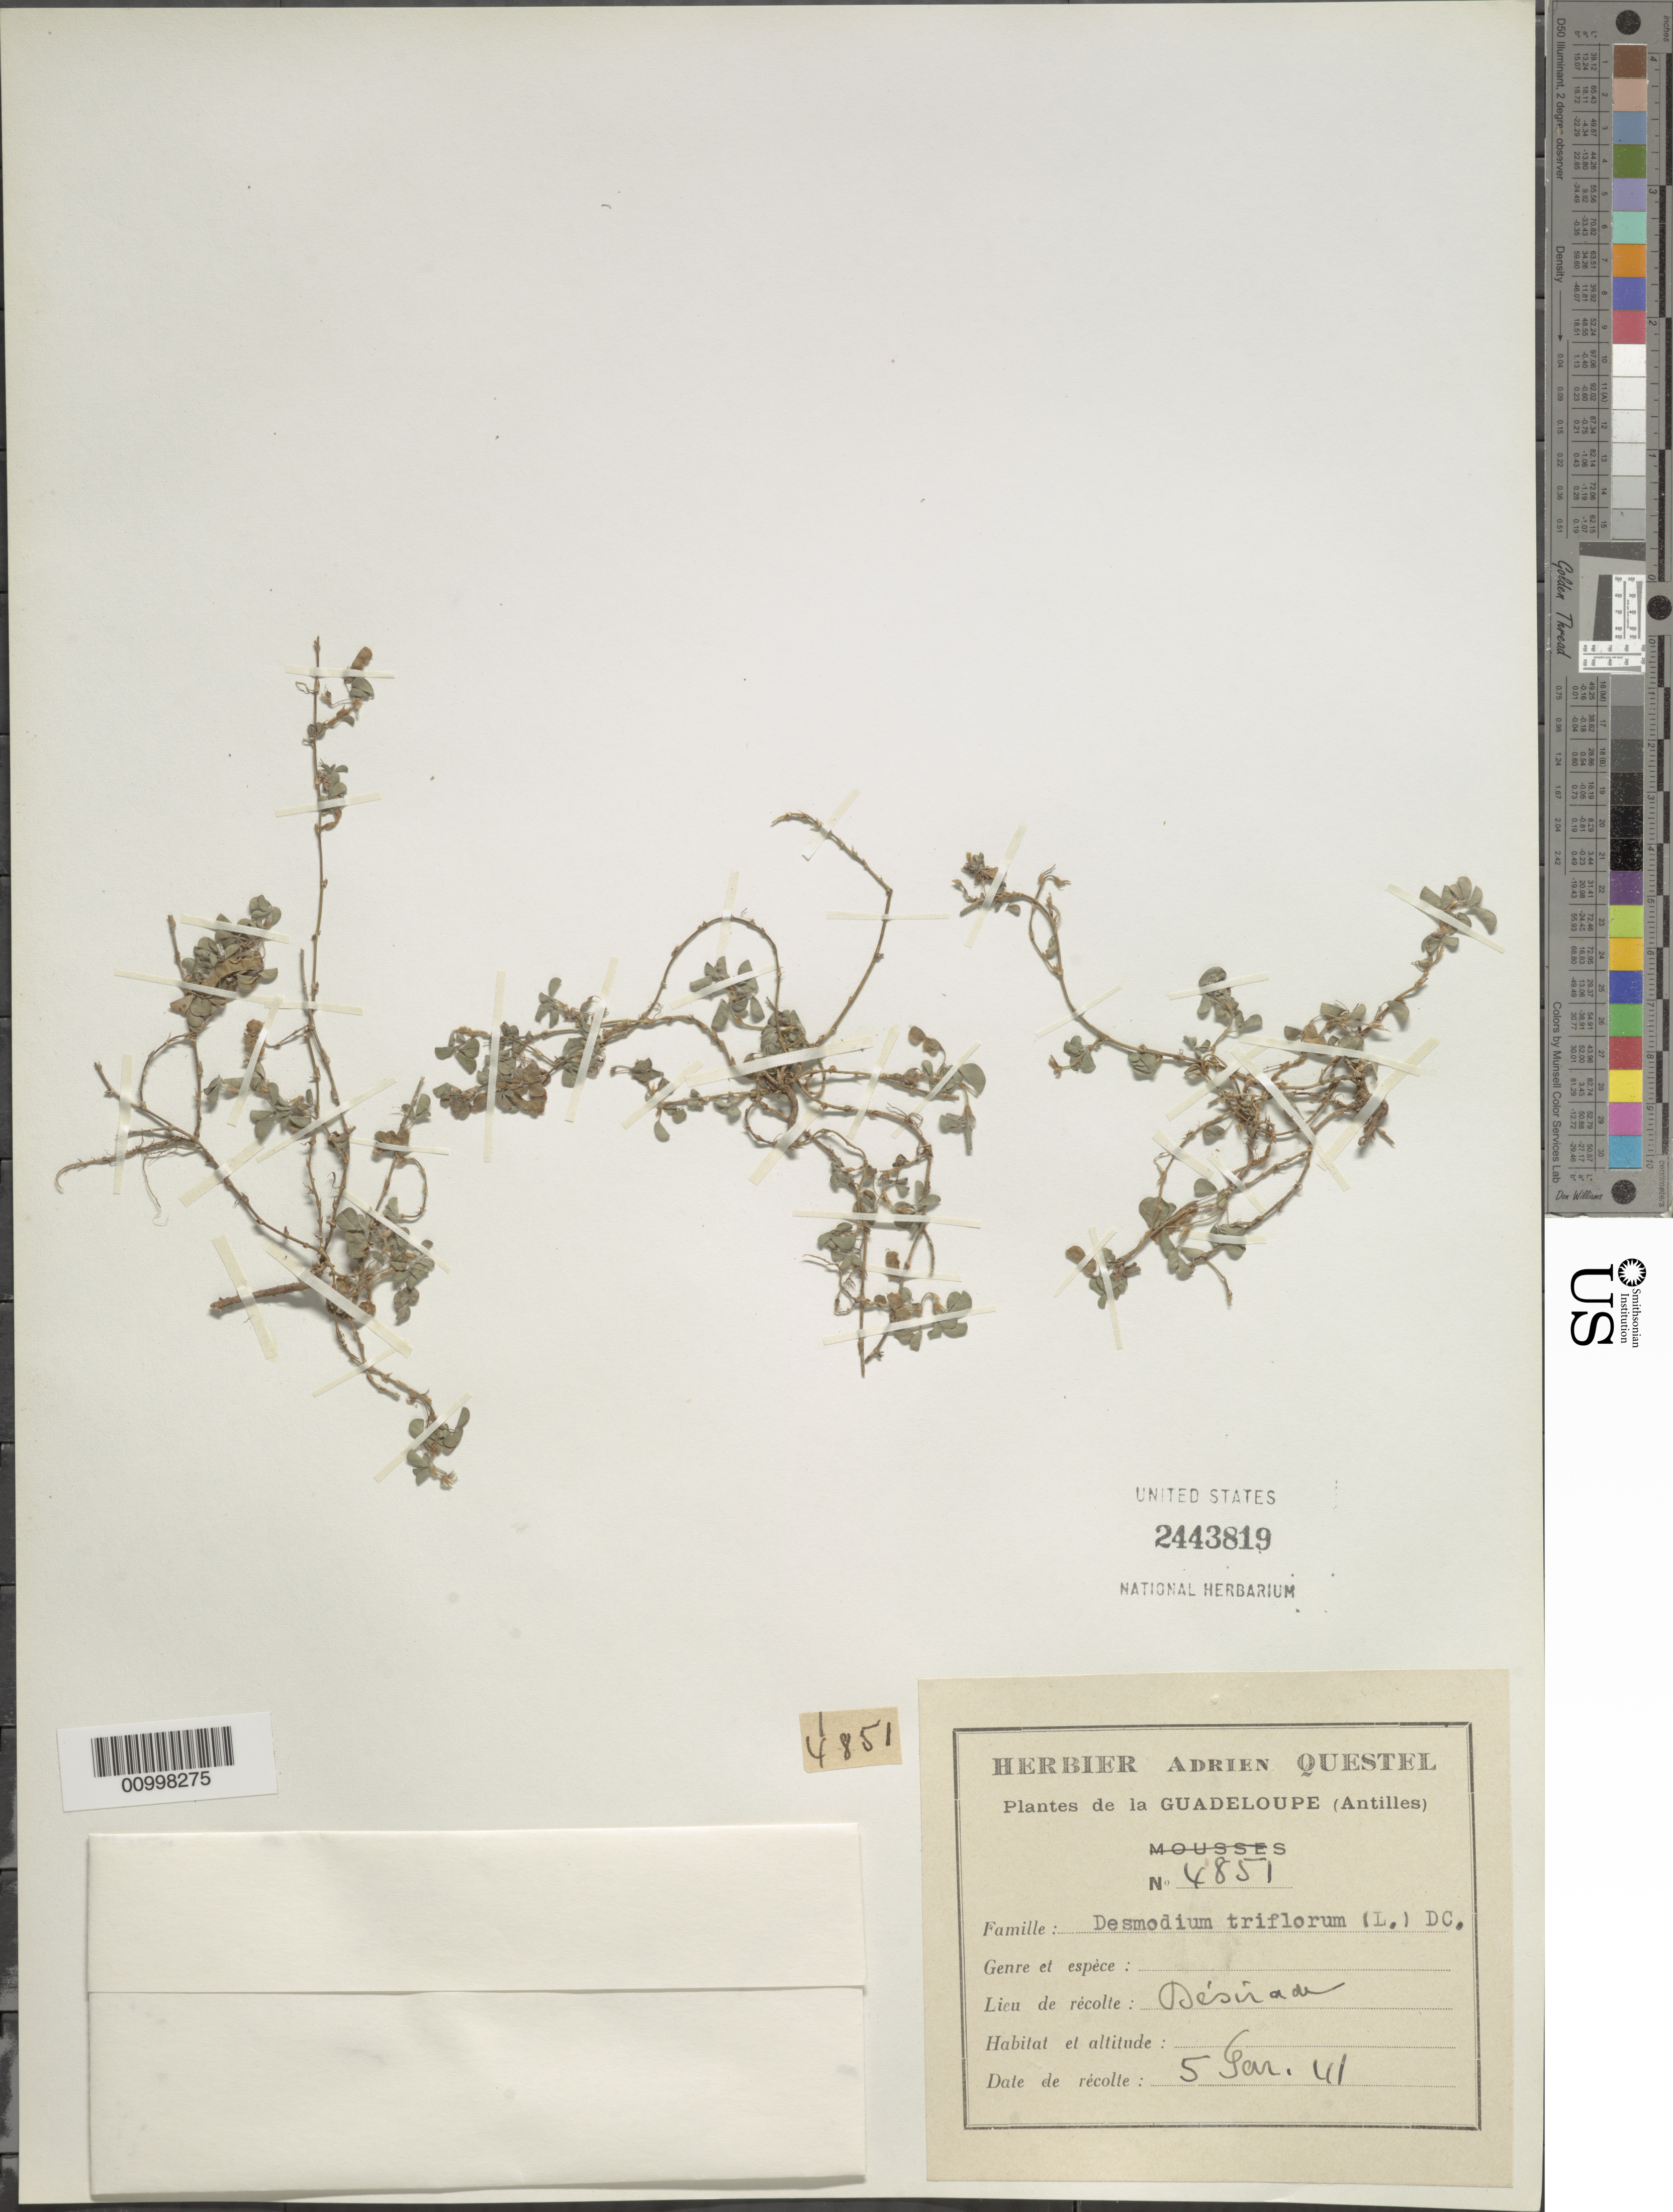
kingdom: Plantae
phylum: Tracheophyta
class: Magnoliopsida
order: Fabales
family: Fabaceae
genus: Grona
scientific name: Grona triflora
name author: (L.) H. Ohashi & K. Ohashi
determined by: Strong, Mark T., (BOT), Smithsonian Institution - National Museum of Natural History (UNITED STATES)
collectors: A. Questel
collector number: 4851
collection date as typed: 05 Mar 1941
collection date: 1941-03-05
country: Guadeloupe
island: La Désirade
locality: Desirade.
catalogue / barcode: US 2443819